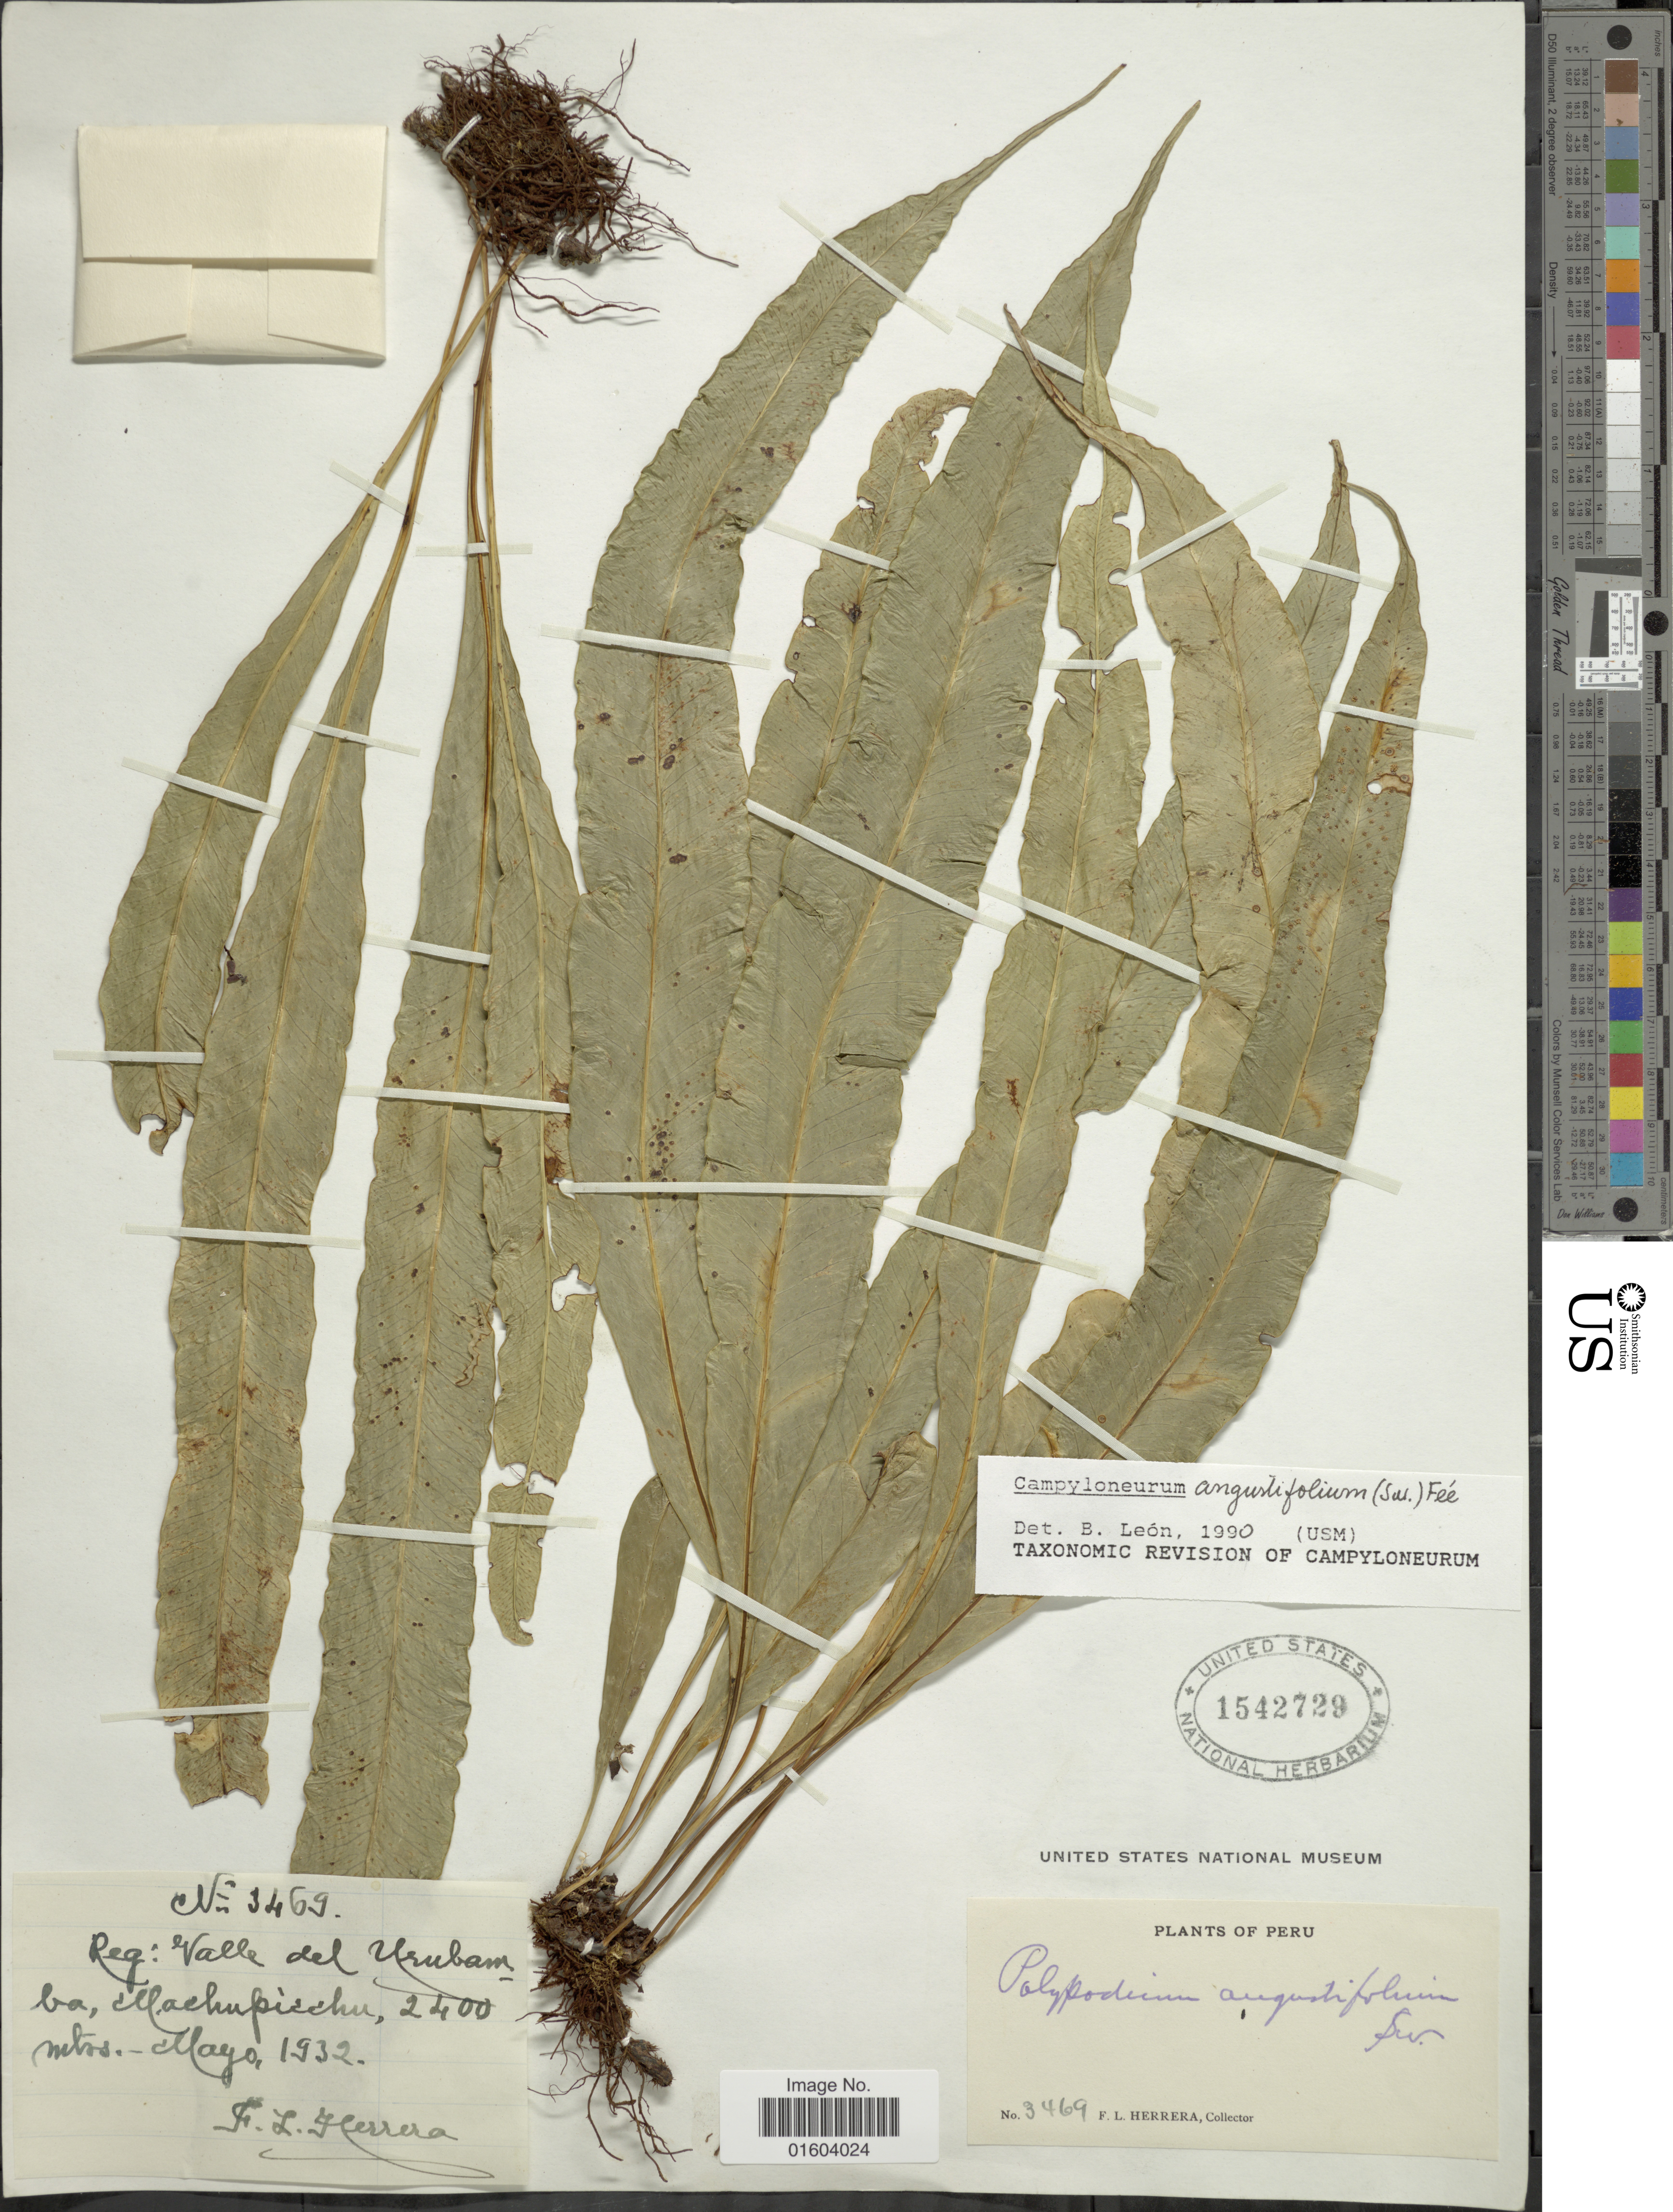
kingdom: Plantae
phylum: Tracheophyta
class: Polypodiopsida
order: Polypodiales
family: Polypodiaceae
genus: Campyloneurum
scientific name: Campyloneurum angustifolium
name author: (Sw.) Fée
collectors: F. L. Herrera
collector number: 3469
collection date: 1932-05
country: Peru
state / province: Cusco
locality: Valle del Urubamba, Machu Picchu. Mtns Maya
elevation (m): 2400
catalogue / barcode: US 1542729